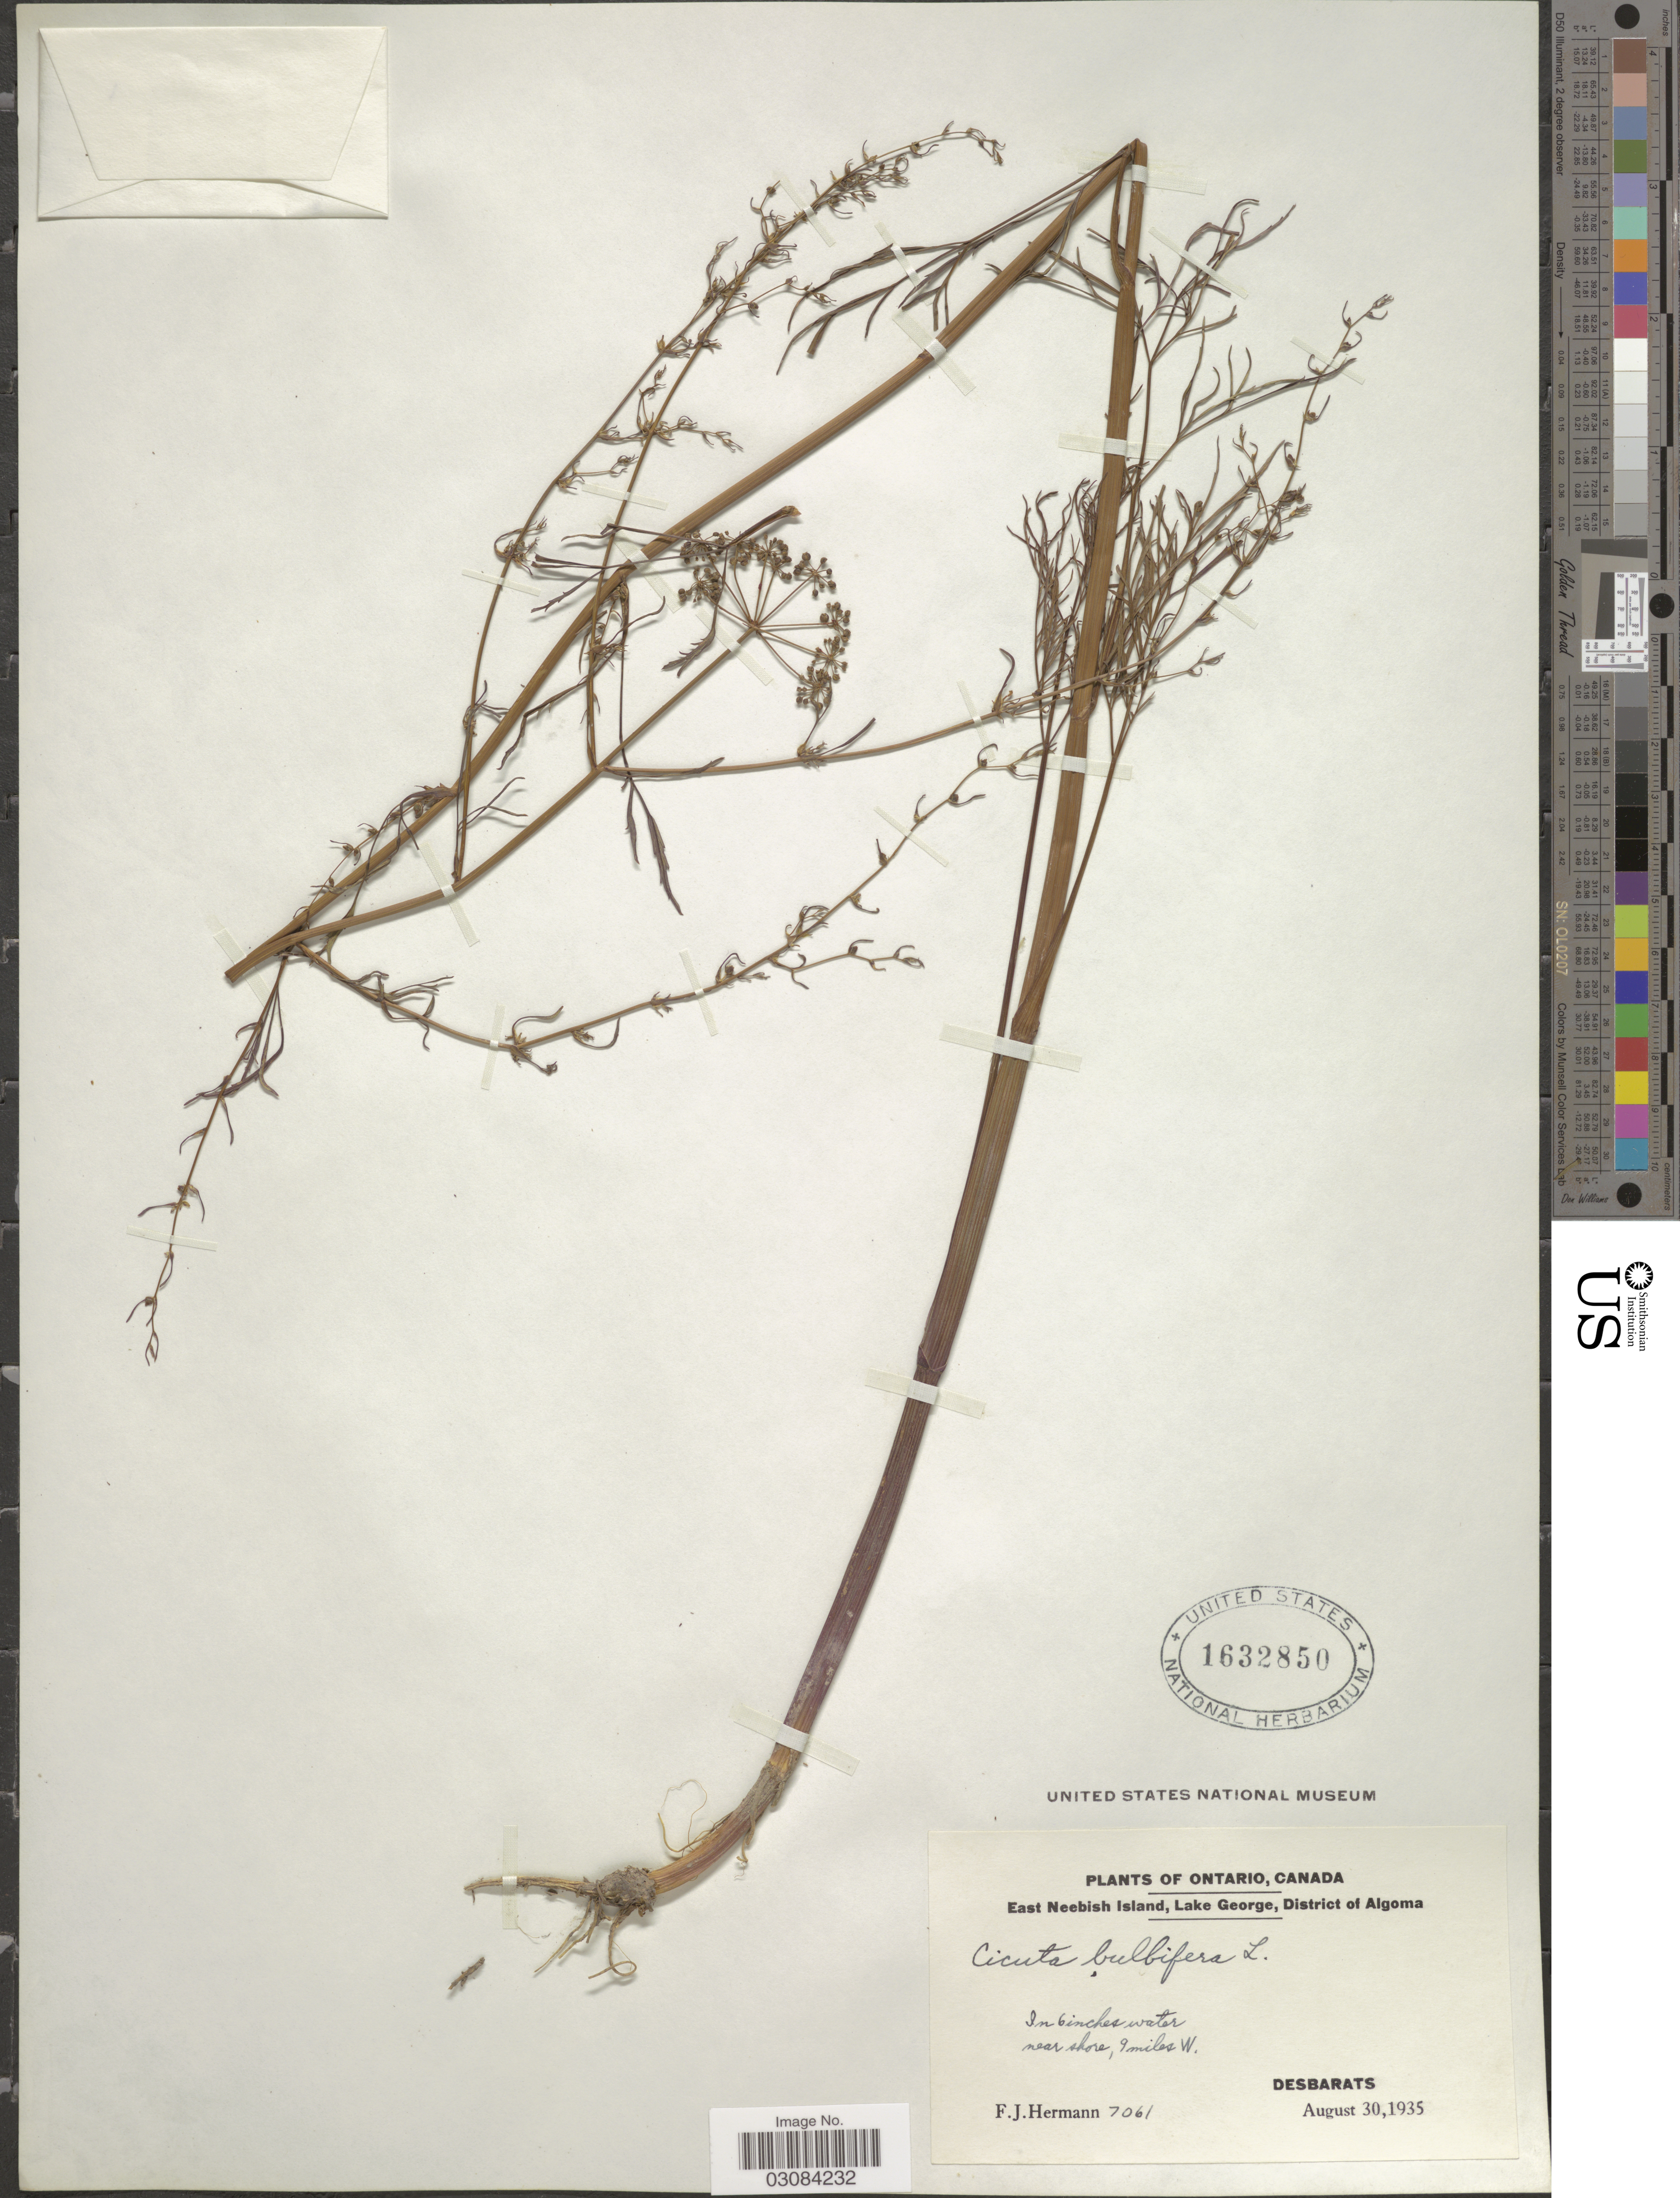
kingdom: Plantae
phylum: Tracheophyta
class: Magnoliopsida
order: Apiales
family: Apiaceae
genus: Cicuta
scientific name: Cicuta bulbifera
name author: L.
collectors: F. J. Hermann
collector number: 7061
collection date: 1935-08-30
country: Canada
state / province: Ontario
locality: East Neebish Island, Lake Georgia, District of Algoma. In 6 inches water near shore, 9 miles W. Desbarats.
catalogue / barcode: US 1632850